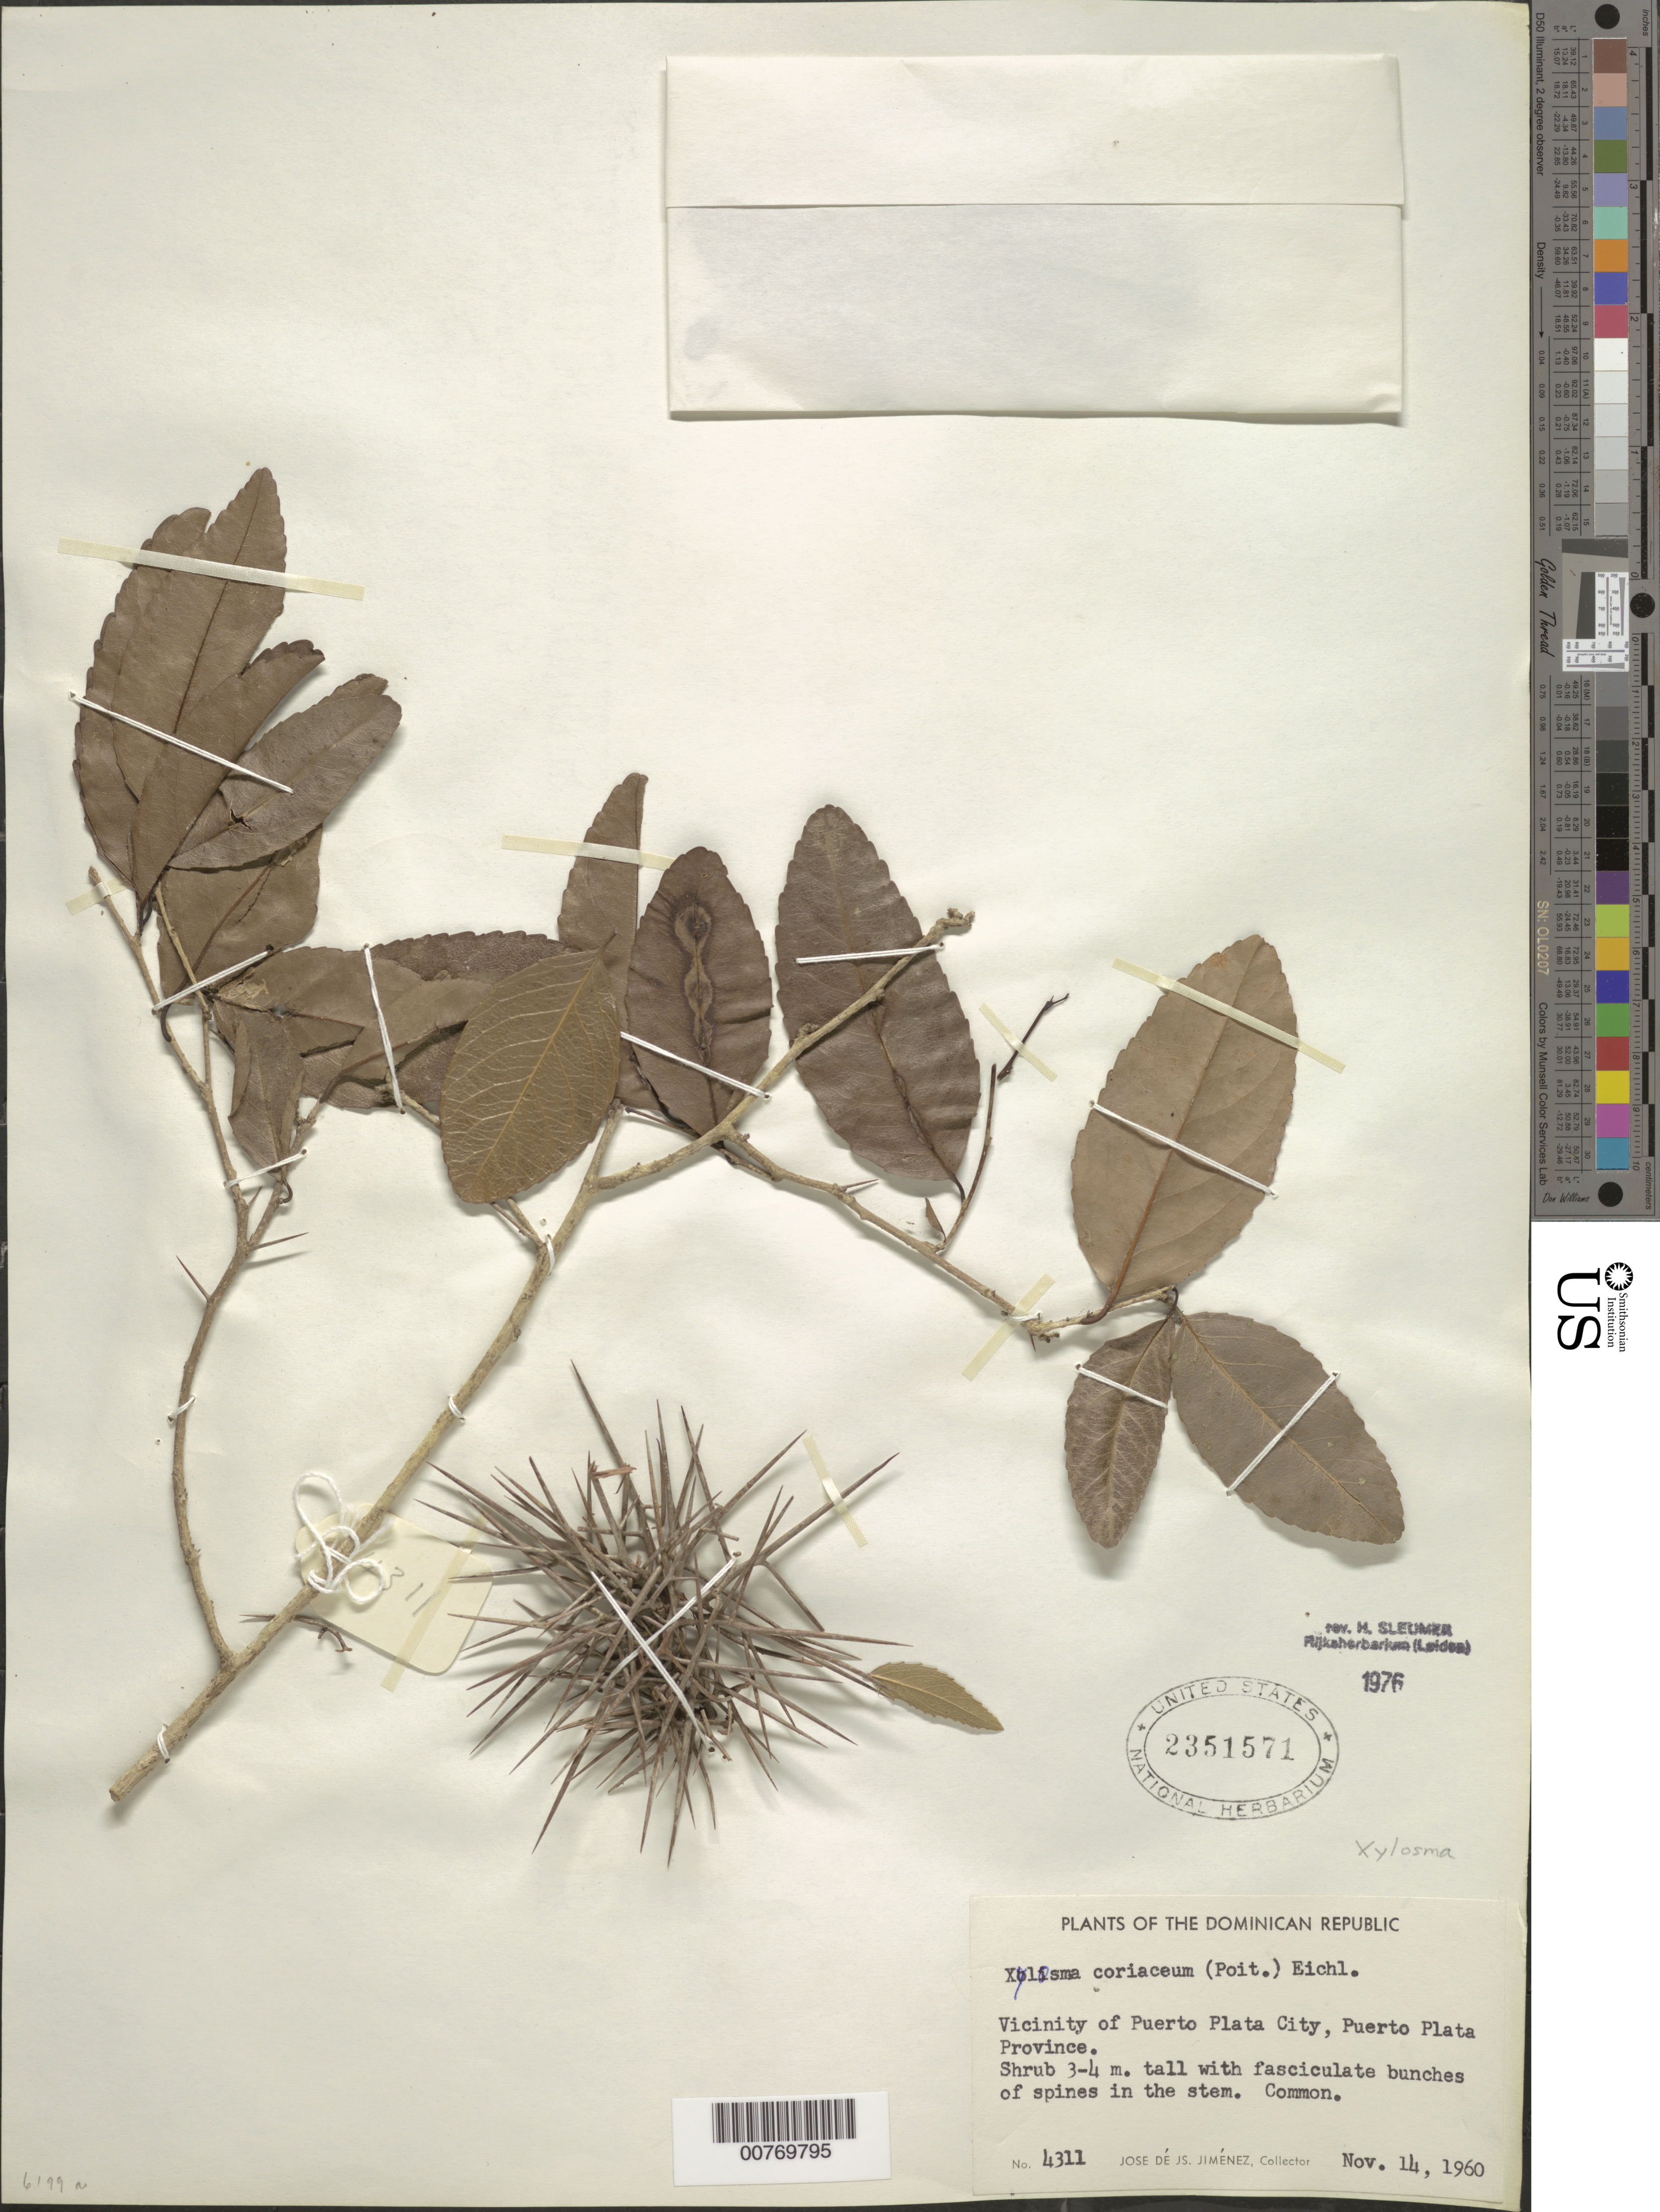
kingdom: Plantae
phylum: Tracheophyta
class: Magnoliopsida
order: Malpighiales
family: Salicaceae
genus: Xylosma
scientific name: Xylosma coriacea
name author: (Poit.) Eichler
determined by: Sleumer, H. O.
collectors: J. J. Jiménez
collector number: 4311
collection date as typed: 14 Nov 1960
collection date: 1960-11-14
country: Dominican Republic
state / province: Puerto Plata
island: Hispaniola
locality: Vicinity of Puerto Plata City.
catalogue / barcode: US 2351571